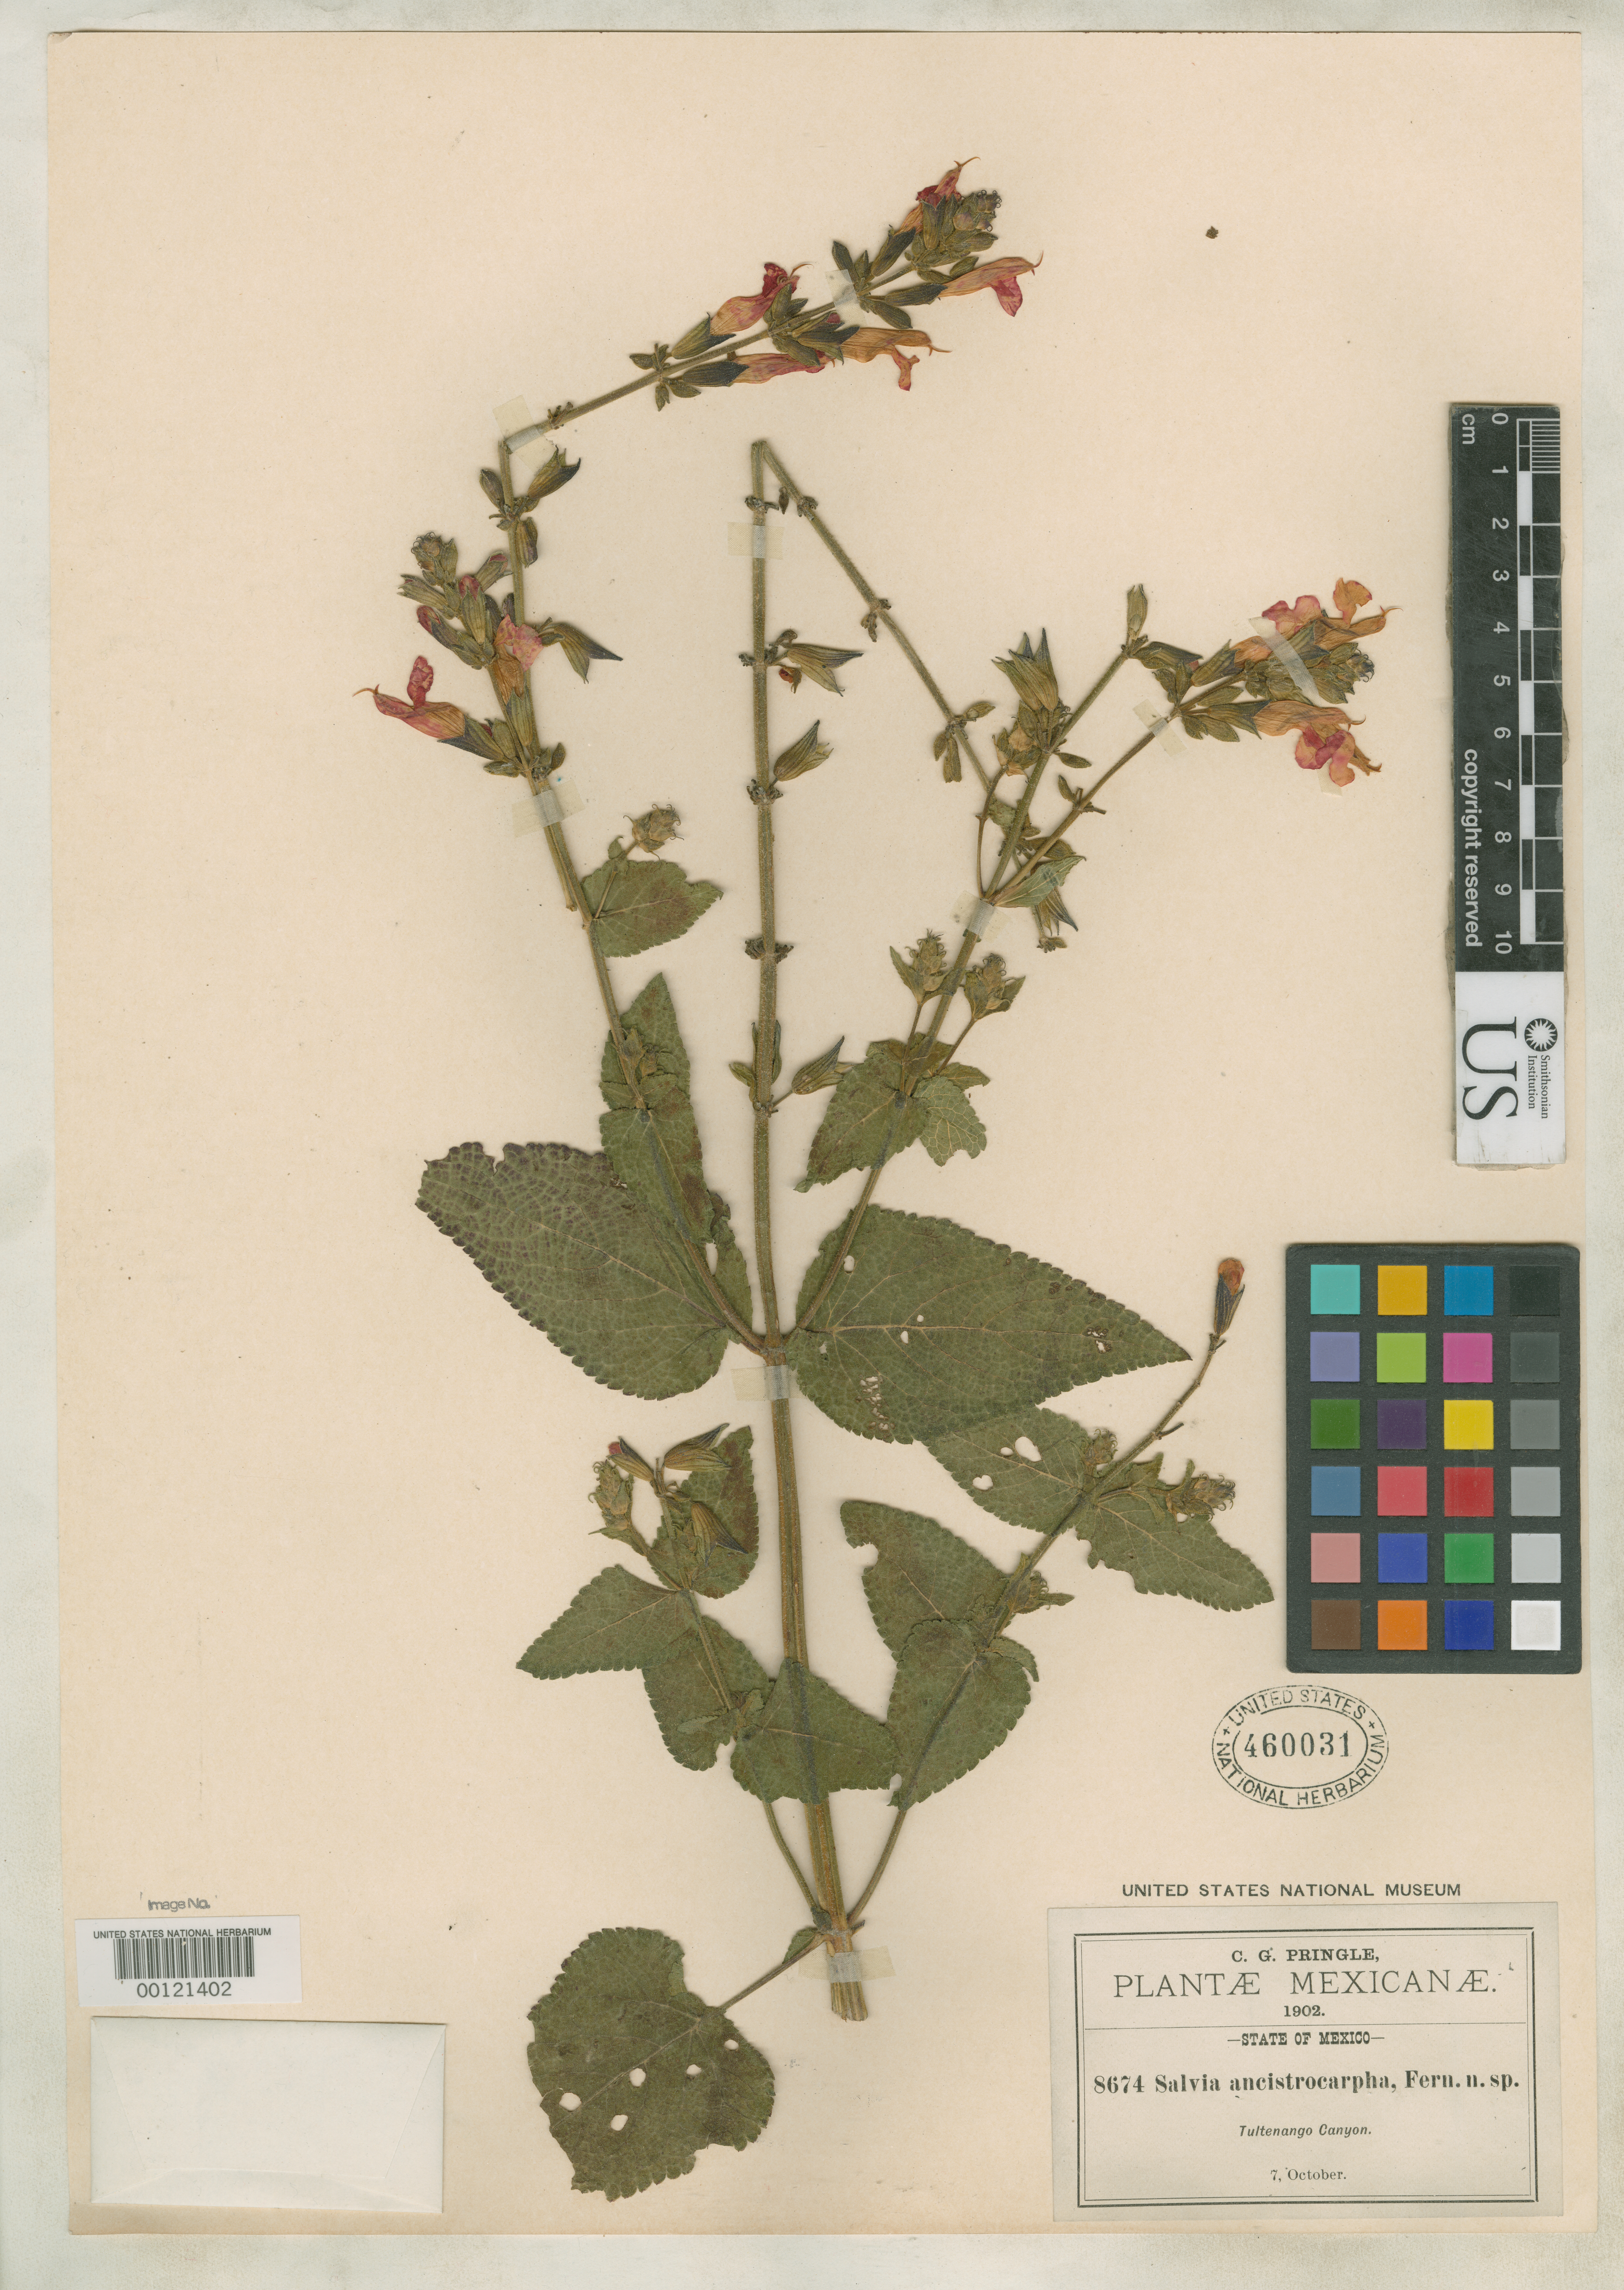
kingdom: Plantae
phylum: Tracheophyta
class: Magnoliopsida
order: Lamiales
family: Lamiaceae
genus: Salvia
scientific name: Salvia ancistrocarpha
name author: Fernald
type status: Isotype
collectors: C. G. Pringle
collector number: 8674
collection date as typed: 07 Oct 1902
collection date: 1902-10-07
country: Mexico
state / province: México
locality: Tultenango Canyon.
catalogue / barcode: US 460031